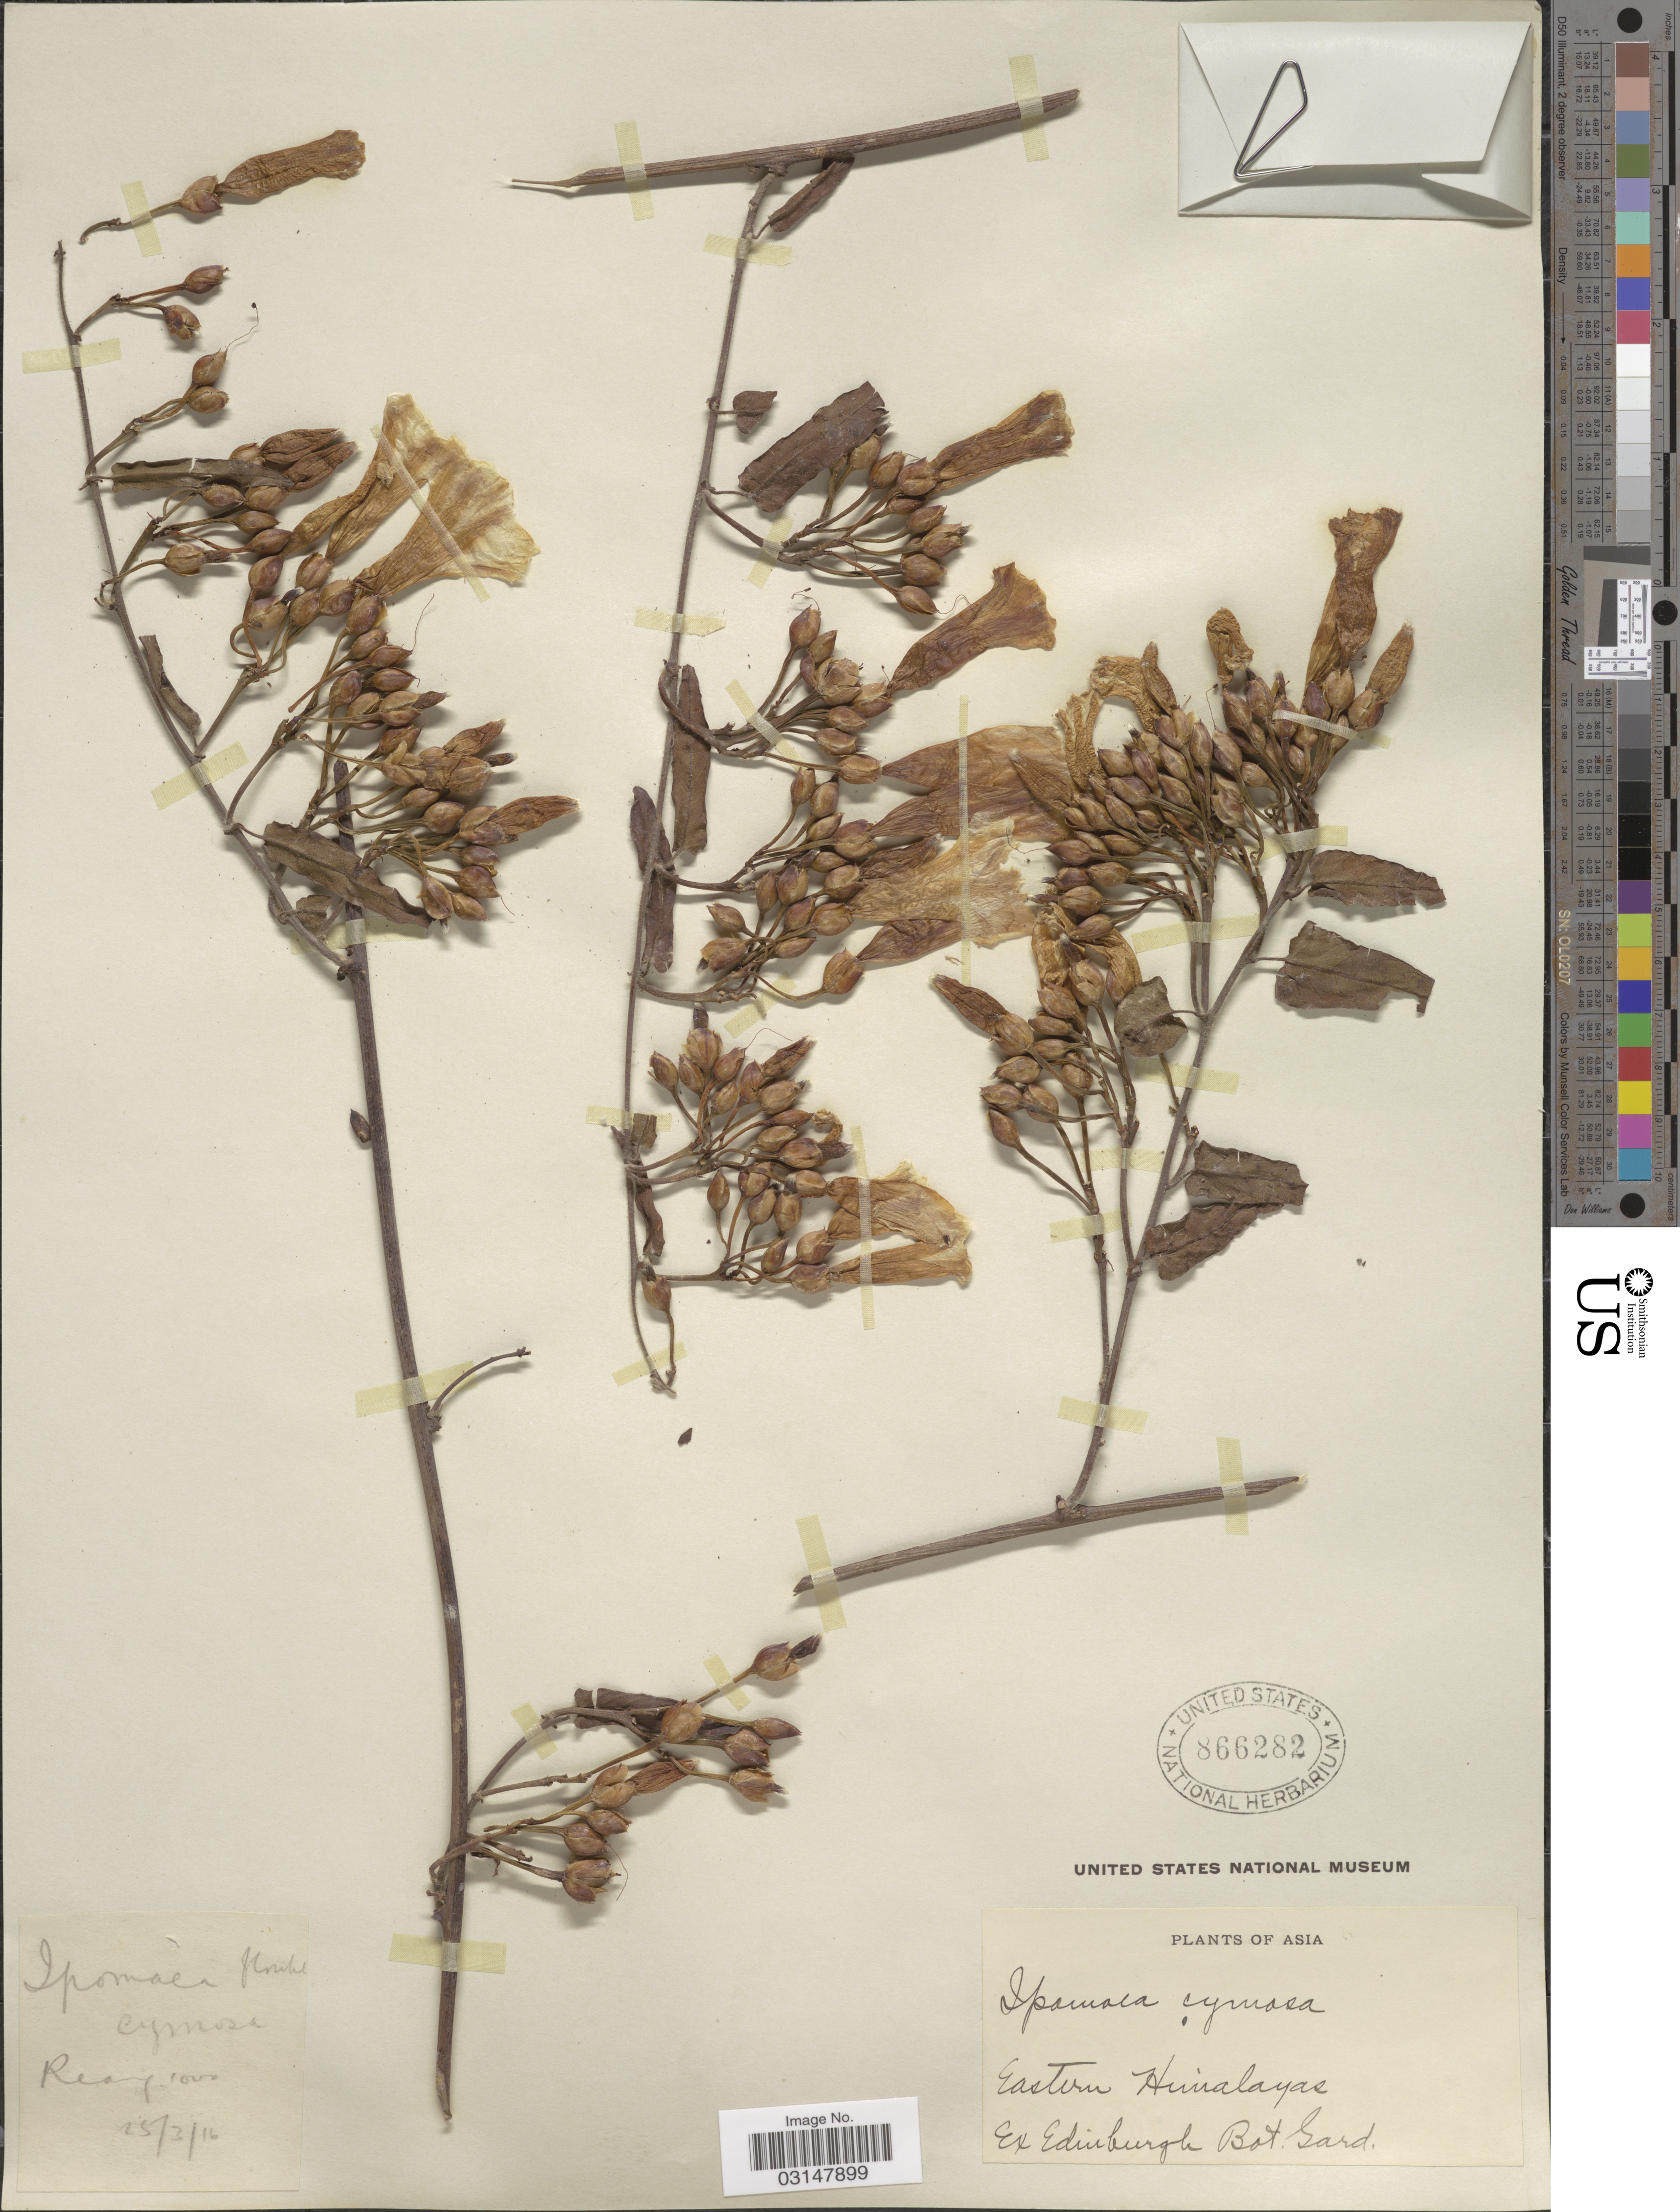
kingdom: Plantae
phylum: Tracheophyta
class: Magnoliopsida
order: Solanales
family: Convolvulaceae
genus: Camonea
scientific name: Camonea pilosa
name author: (Houtt.) A. R. Simões & Staples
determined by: Strong, Mark T., (BOT), Smithsonian Institution - National Museum of Natural History (UNITED STATES)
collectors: Edinburg Bot. Gard.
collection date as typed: Transcribed d/m/y: 25/3/16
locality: Asia. Eastern Himalayas. Reay [interpreted] [unsure placement]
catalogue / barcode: US 866282